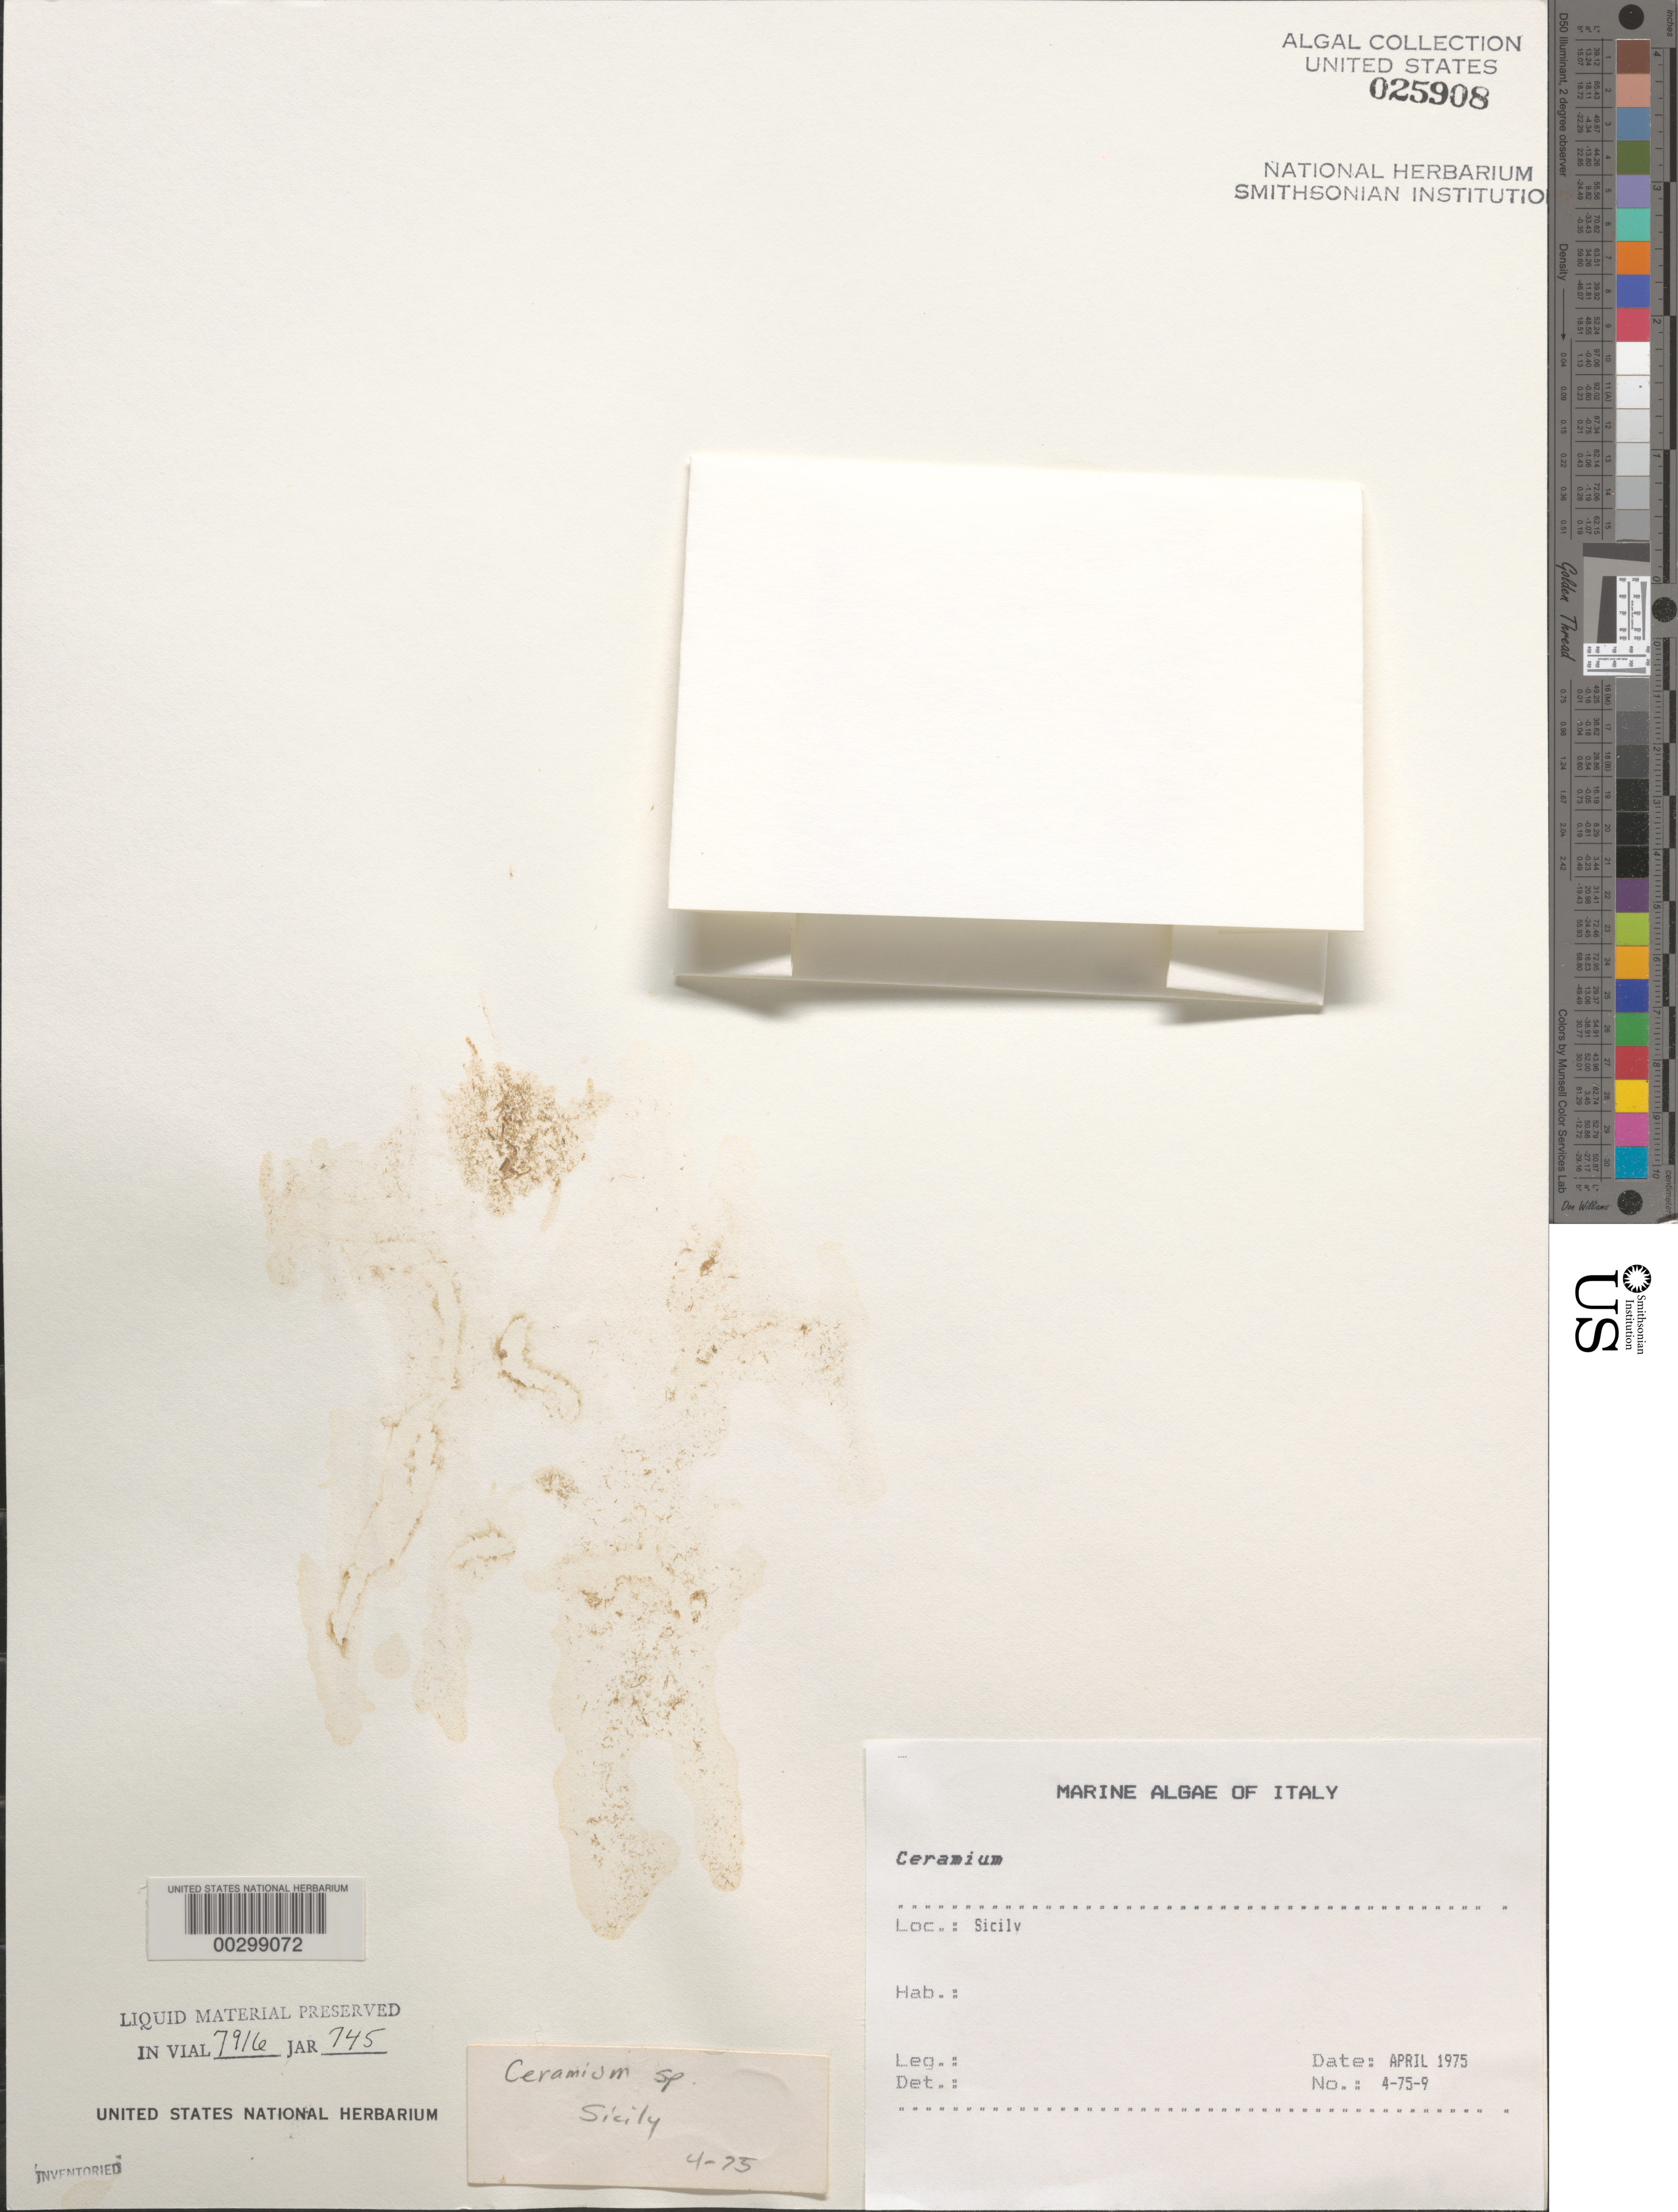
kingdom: Plantae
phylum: Rhodophyta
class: Florideophyceae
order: Ceramiales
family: Ceramiaceae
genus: Ceramium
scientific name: Ceramium sp.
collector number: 4-75-9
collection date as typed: Apr 1975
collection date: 1975-04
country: Italy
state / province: Siciliana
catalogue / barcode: US 25908